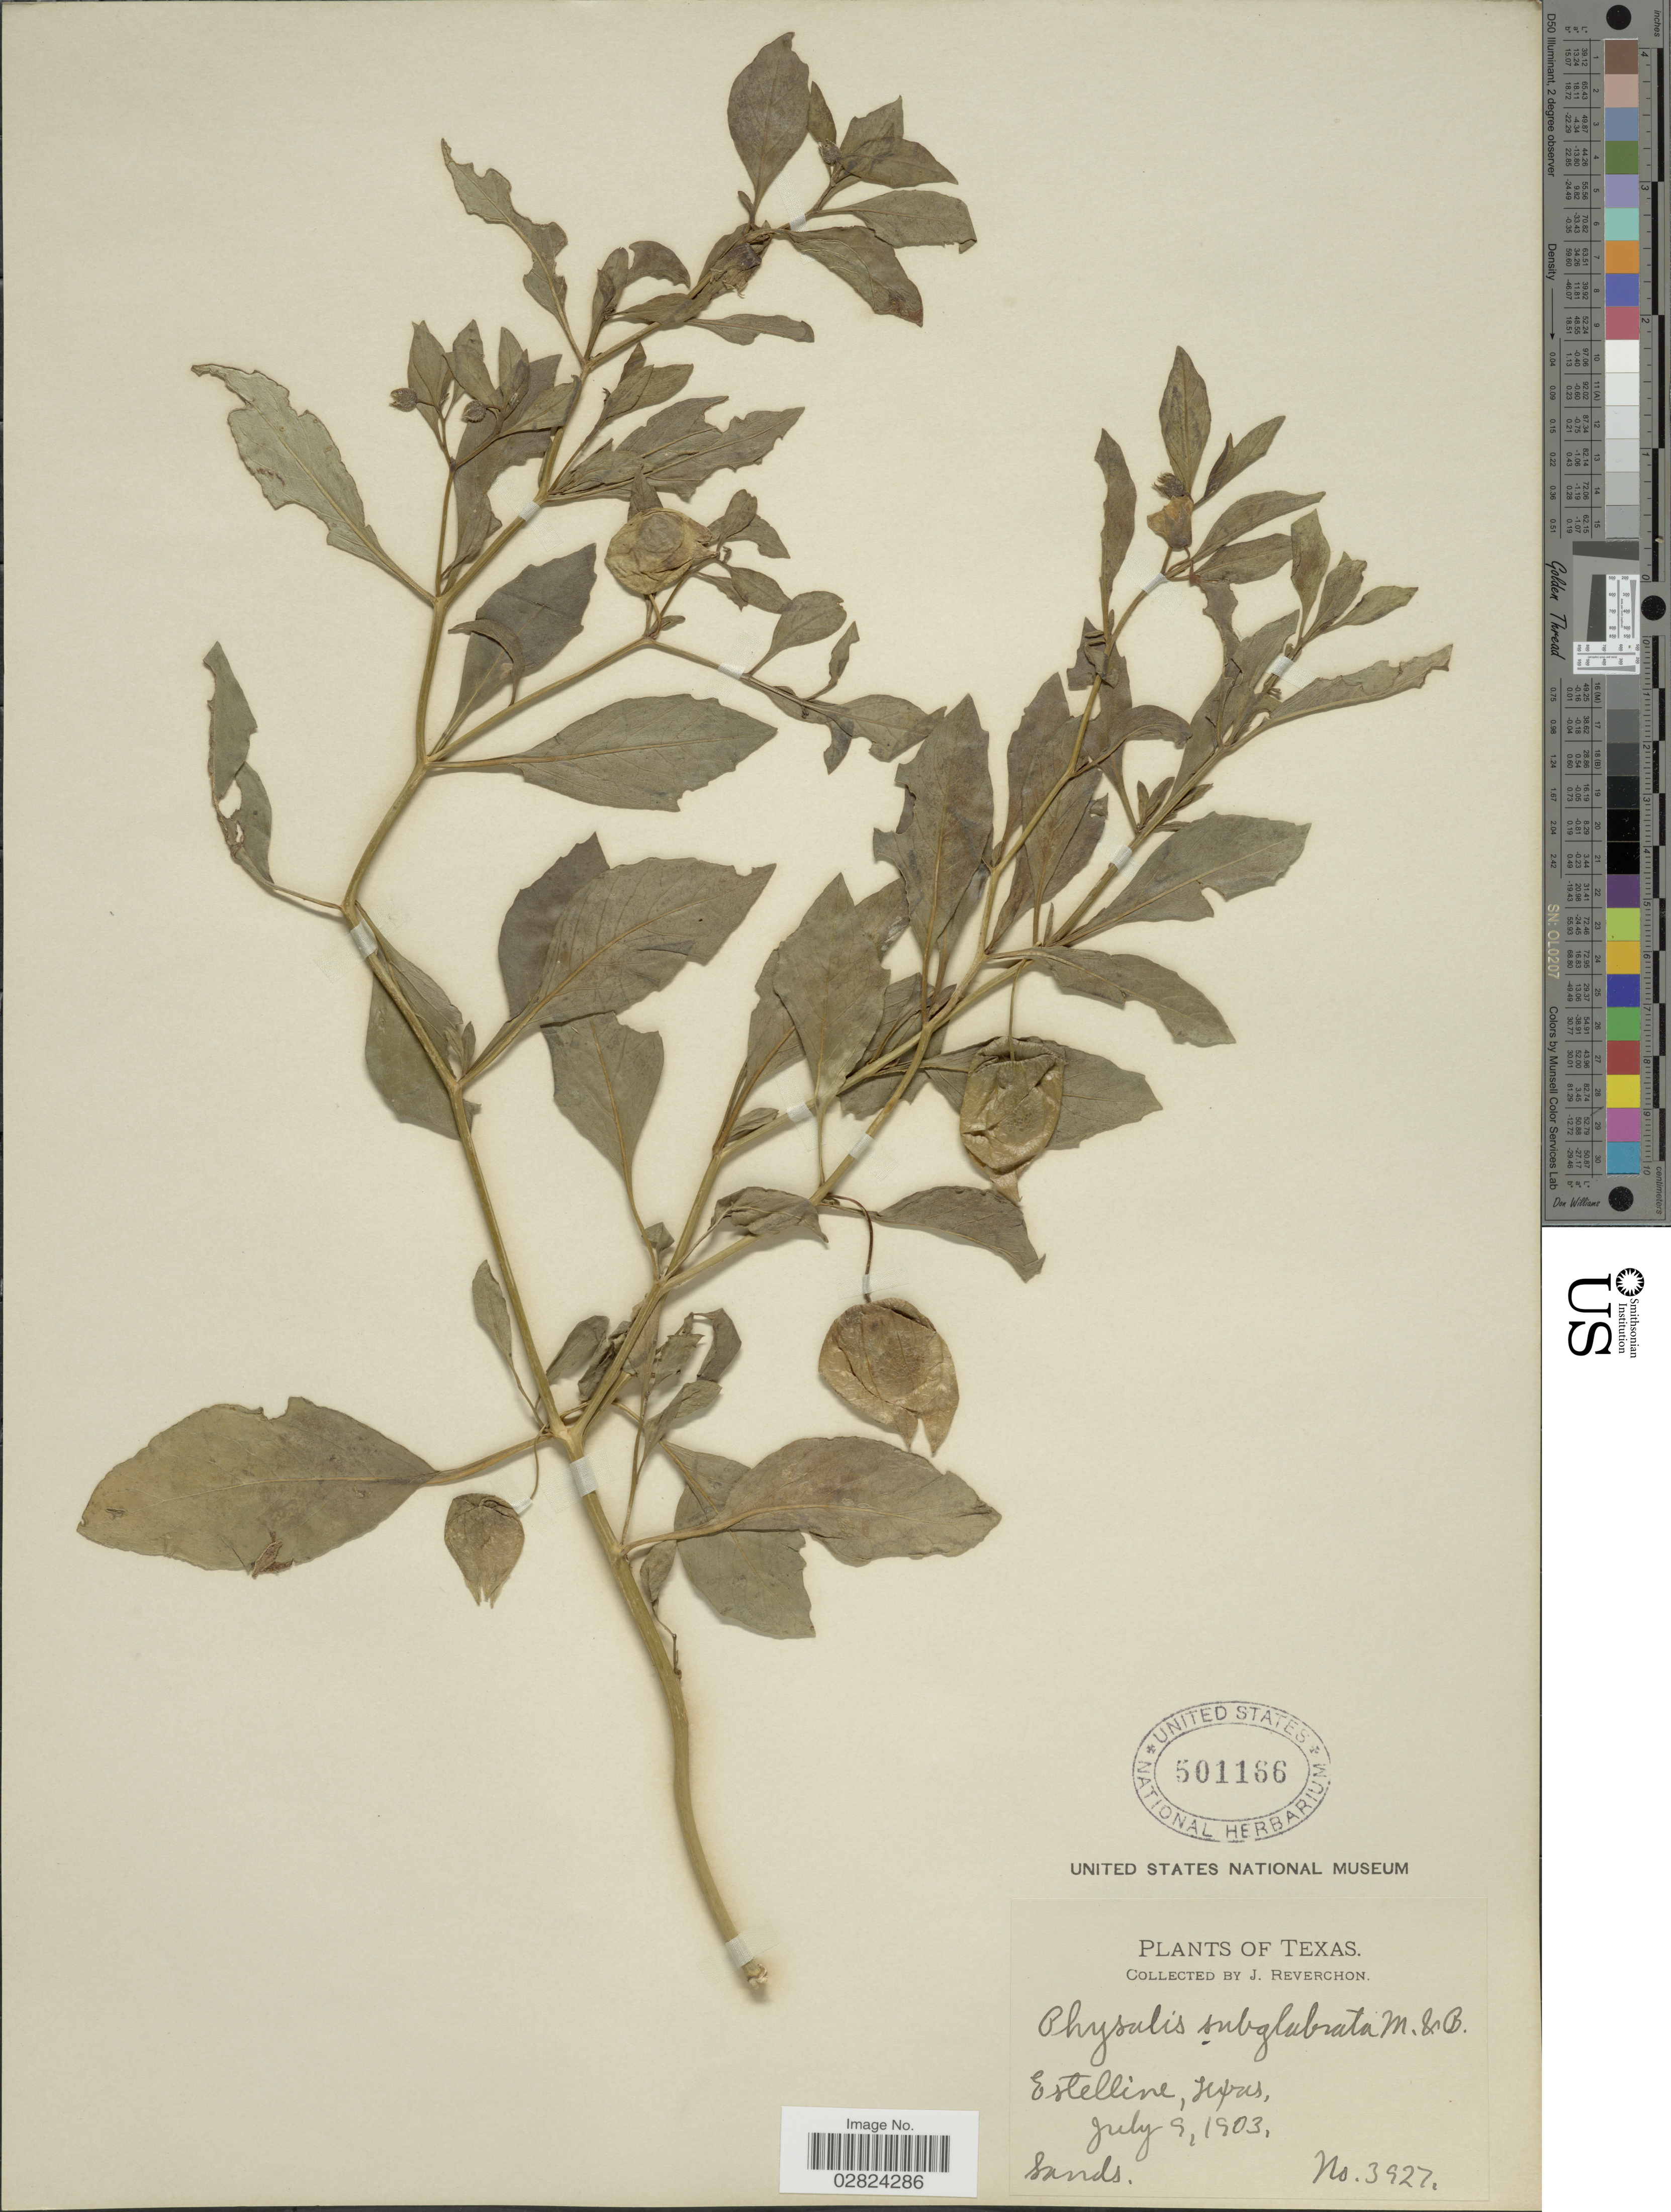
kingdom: Plantae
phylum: Tracheophyta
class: Magnoliopsida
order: Solanales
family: Solanaceae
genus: Physalis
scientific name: Physalis subglabrata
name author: Mack. & Bush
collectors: J. Reverchon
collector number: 3927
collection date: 1903-07-09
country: United States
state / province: Texas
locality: Estelline.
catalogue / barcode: US 501166